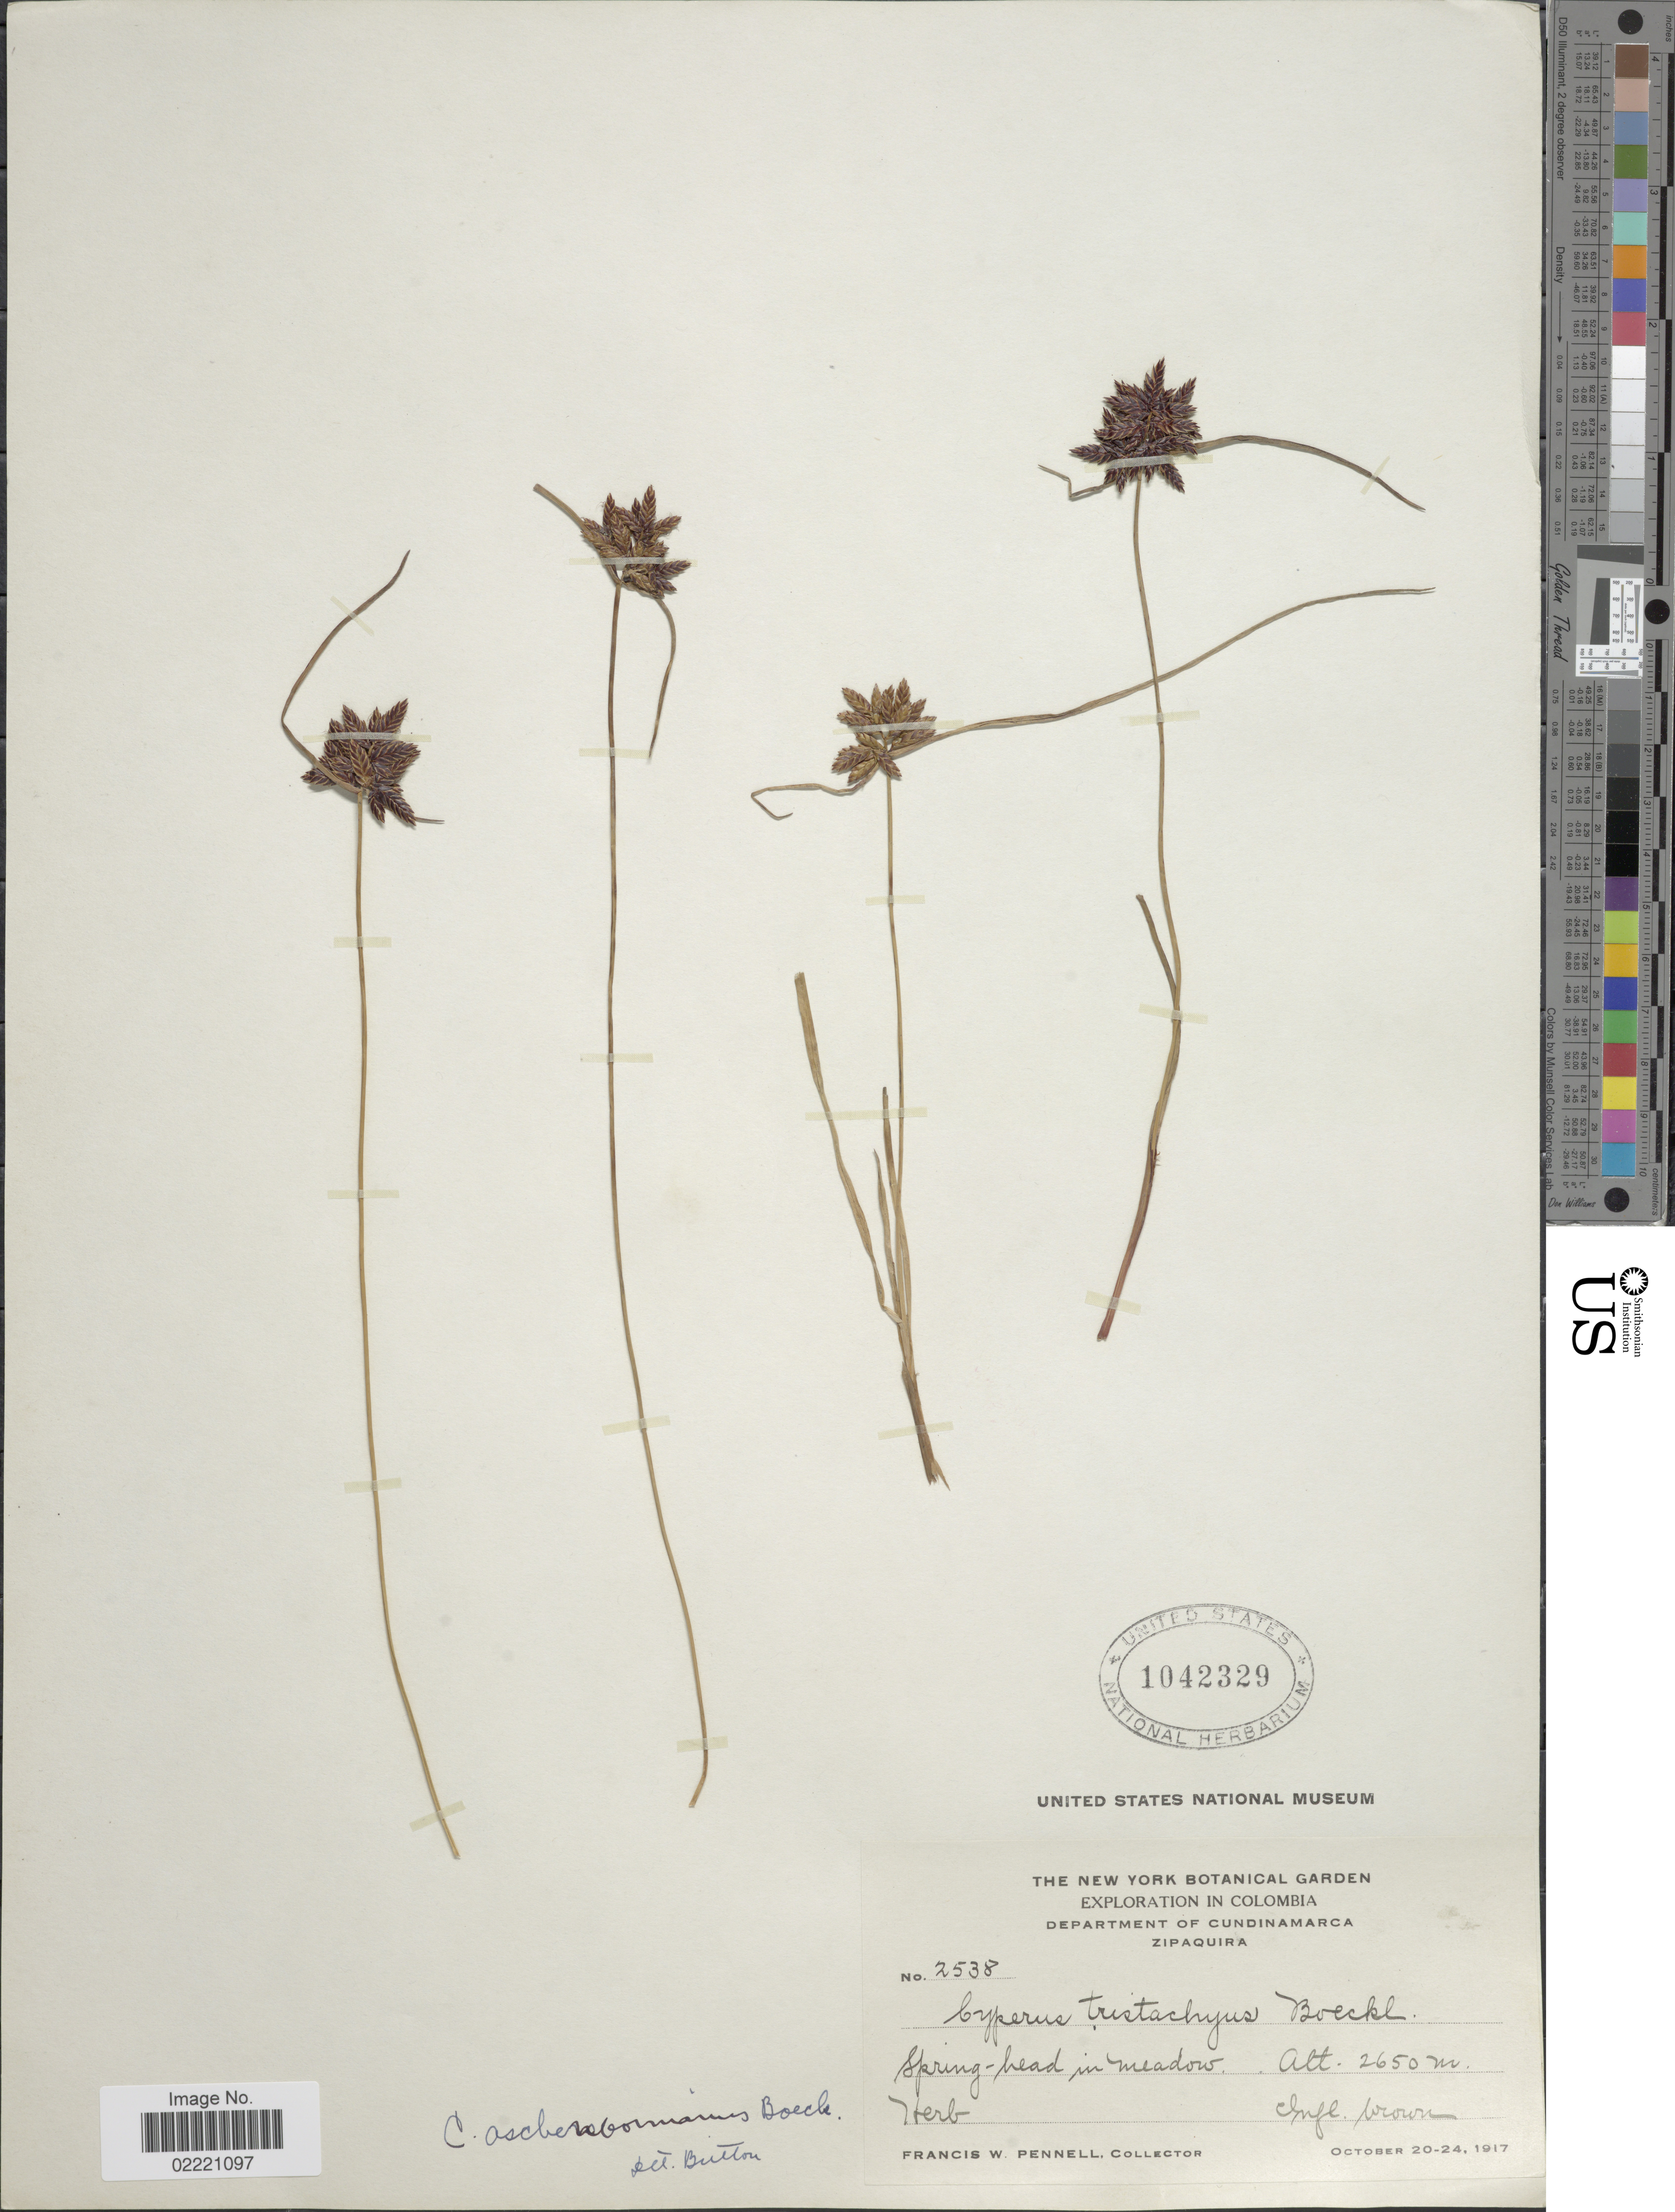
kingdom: Plantae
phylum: Tracheophyta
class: Liliopsida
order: Poales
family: Cyperaceae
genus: Cyperus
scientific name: Cyperus aschenbornianus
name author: Boeckeler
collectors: F. W. Pennell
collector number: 2538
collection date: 1917-10-20/1917-10-24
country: Colombia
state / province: Cundinamarca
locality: Zipaquira, spring-head meadow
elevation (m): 2650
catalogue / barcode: US 1042329